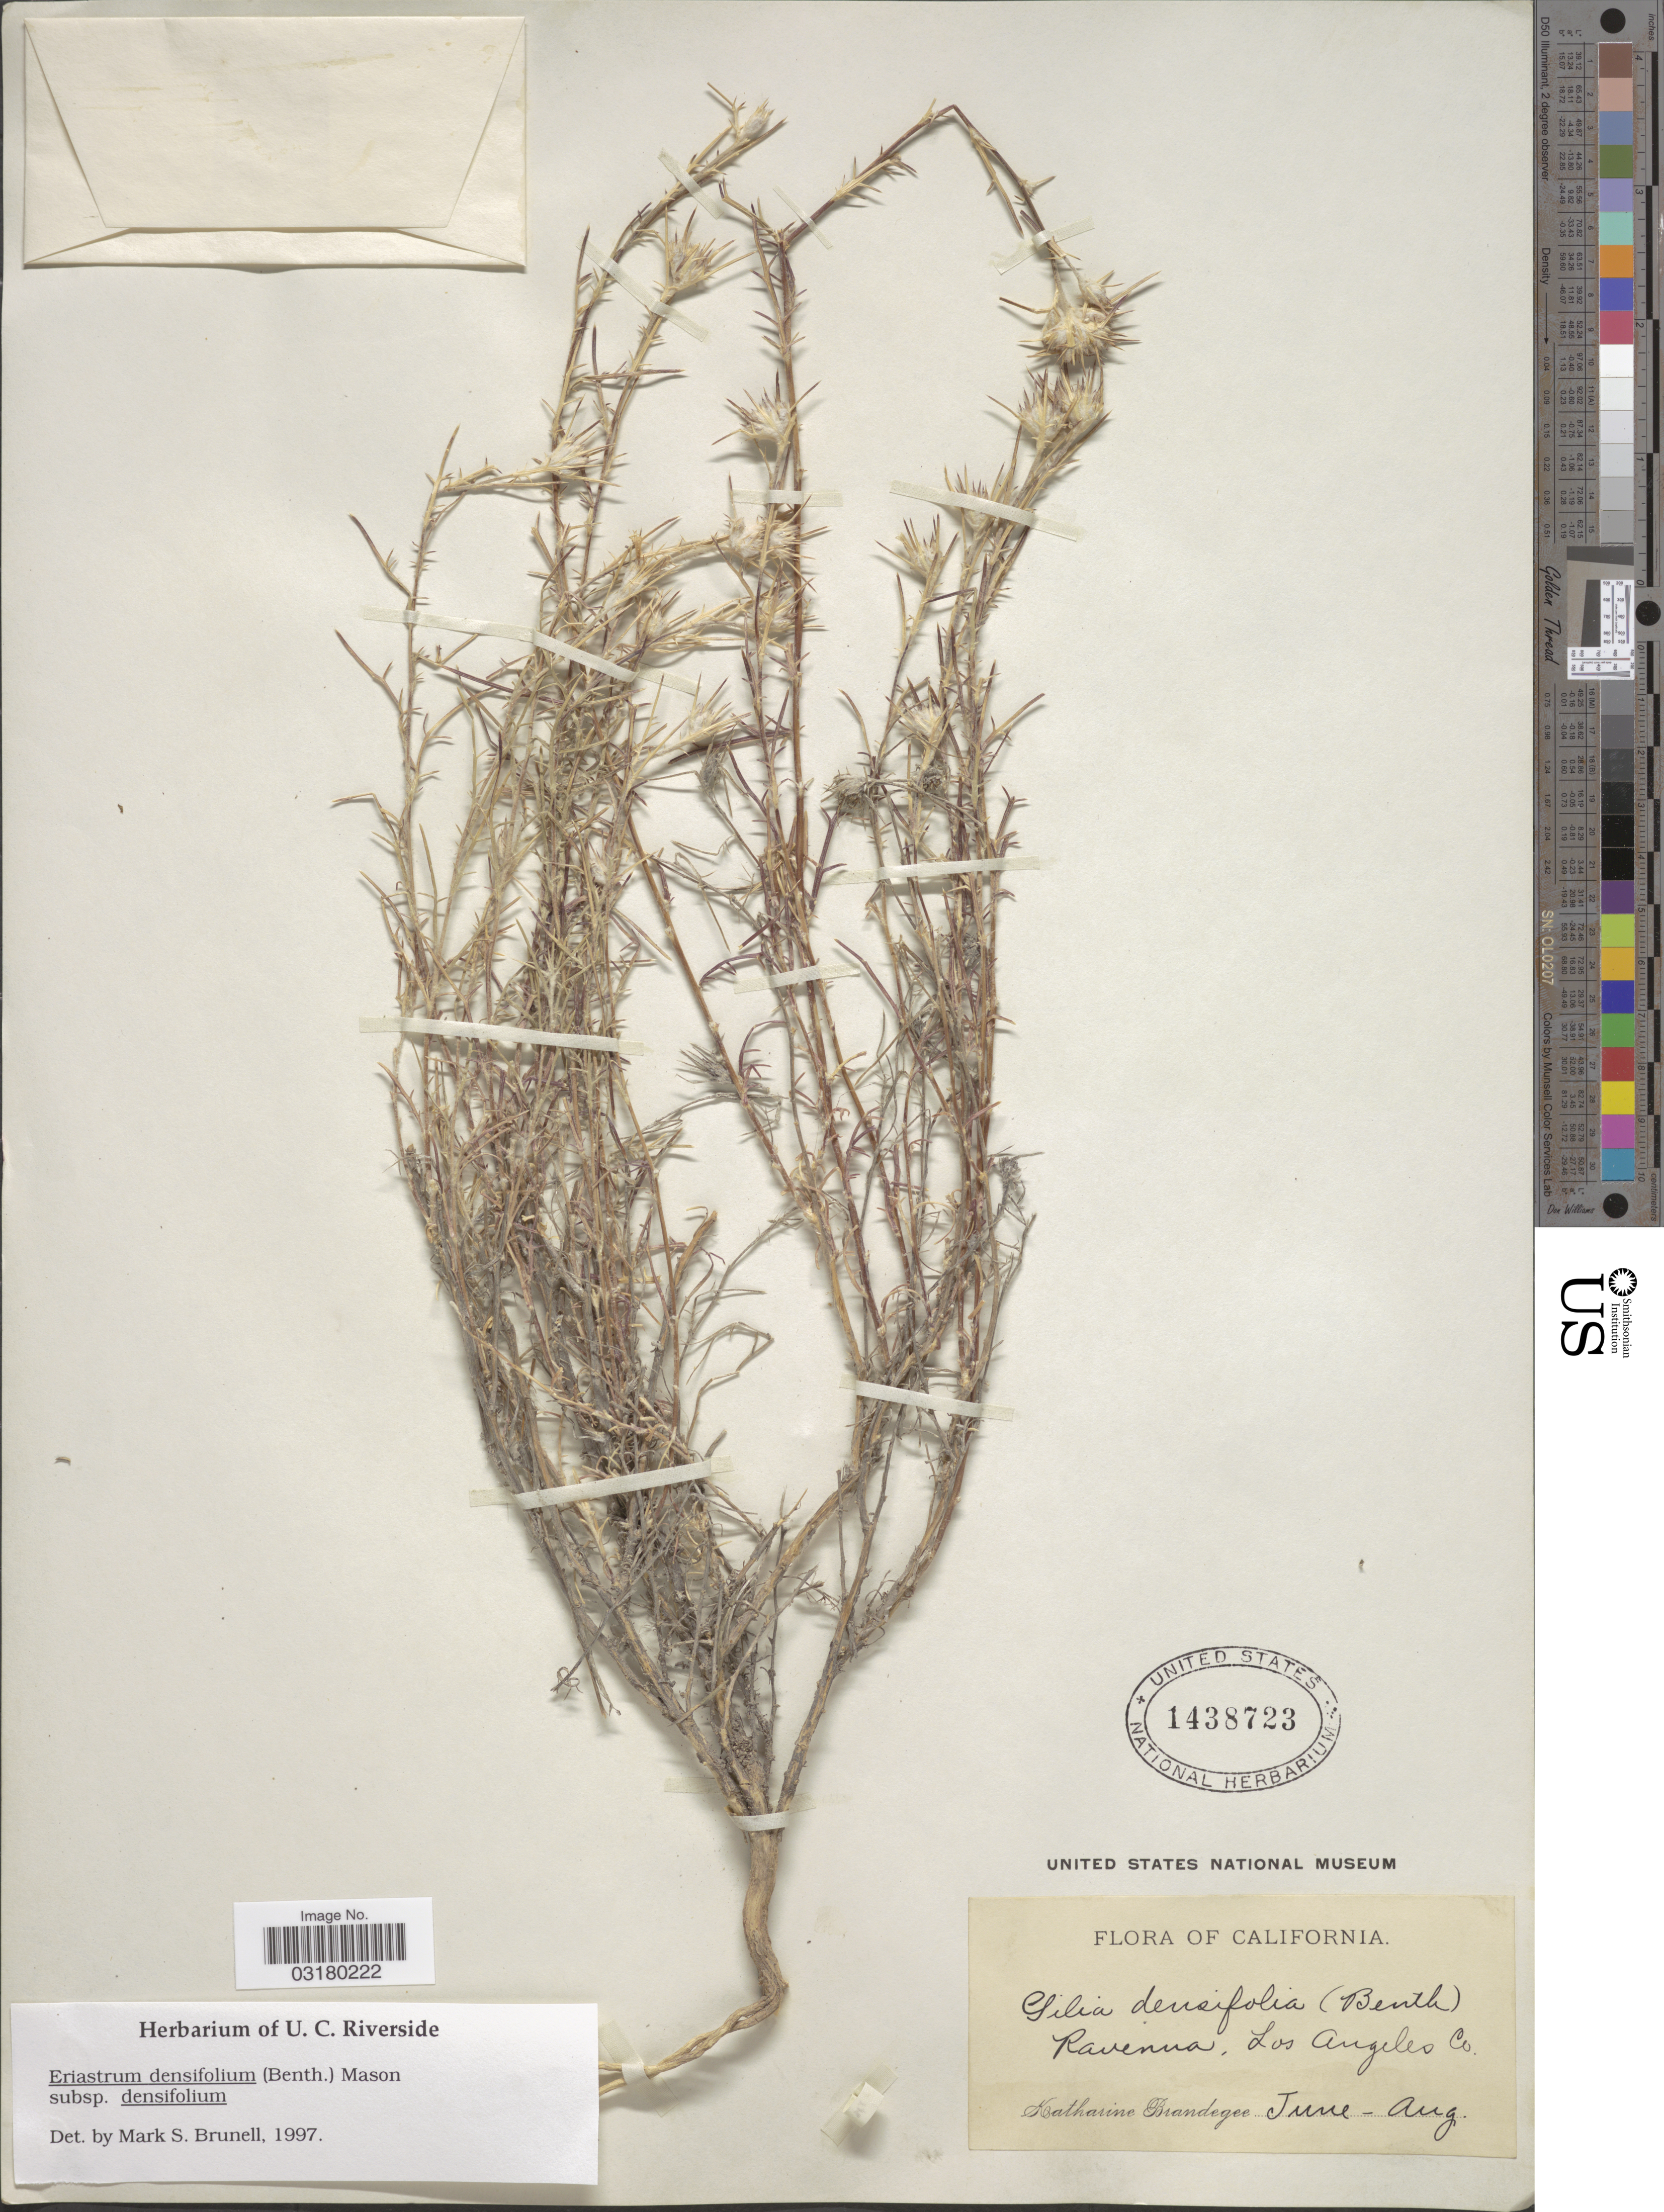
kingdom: Plantae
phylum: Tracheophyta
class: Magnoliopsida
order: Ericales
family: Polemoniaceae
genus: Eriastrum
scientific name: Eriastrum densifolium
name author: (Benth.) H. Mason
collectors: M. K. Brandegee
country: United States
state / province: California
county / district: Los Angeles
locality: Ravenna, Los Angeles Co.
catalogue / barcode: US 1438723